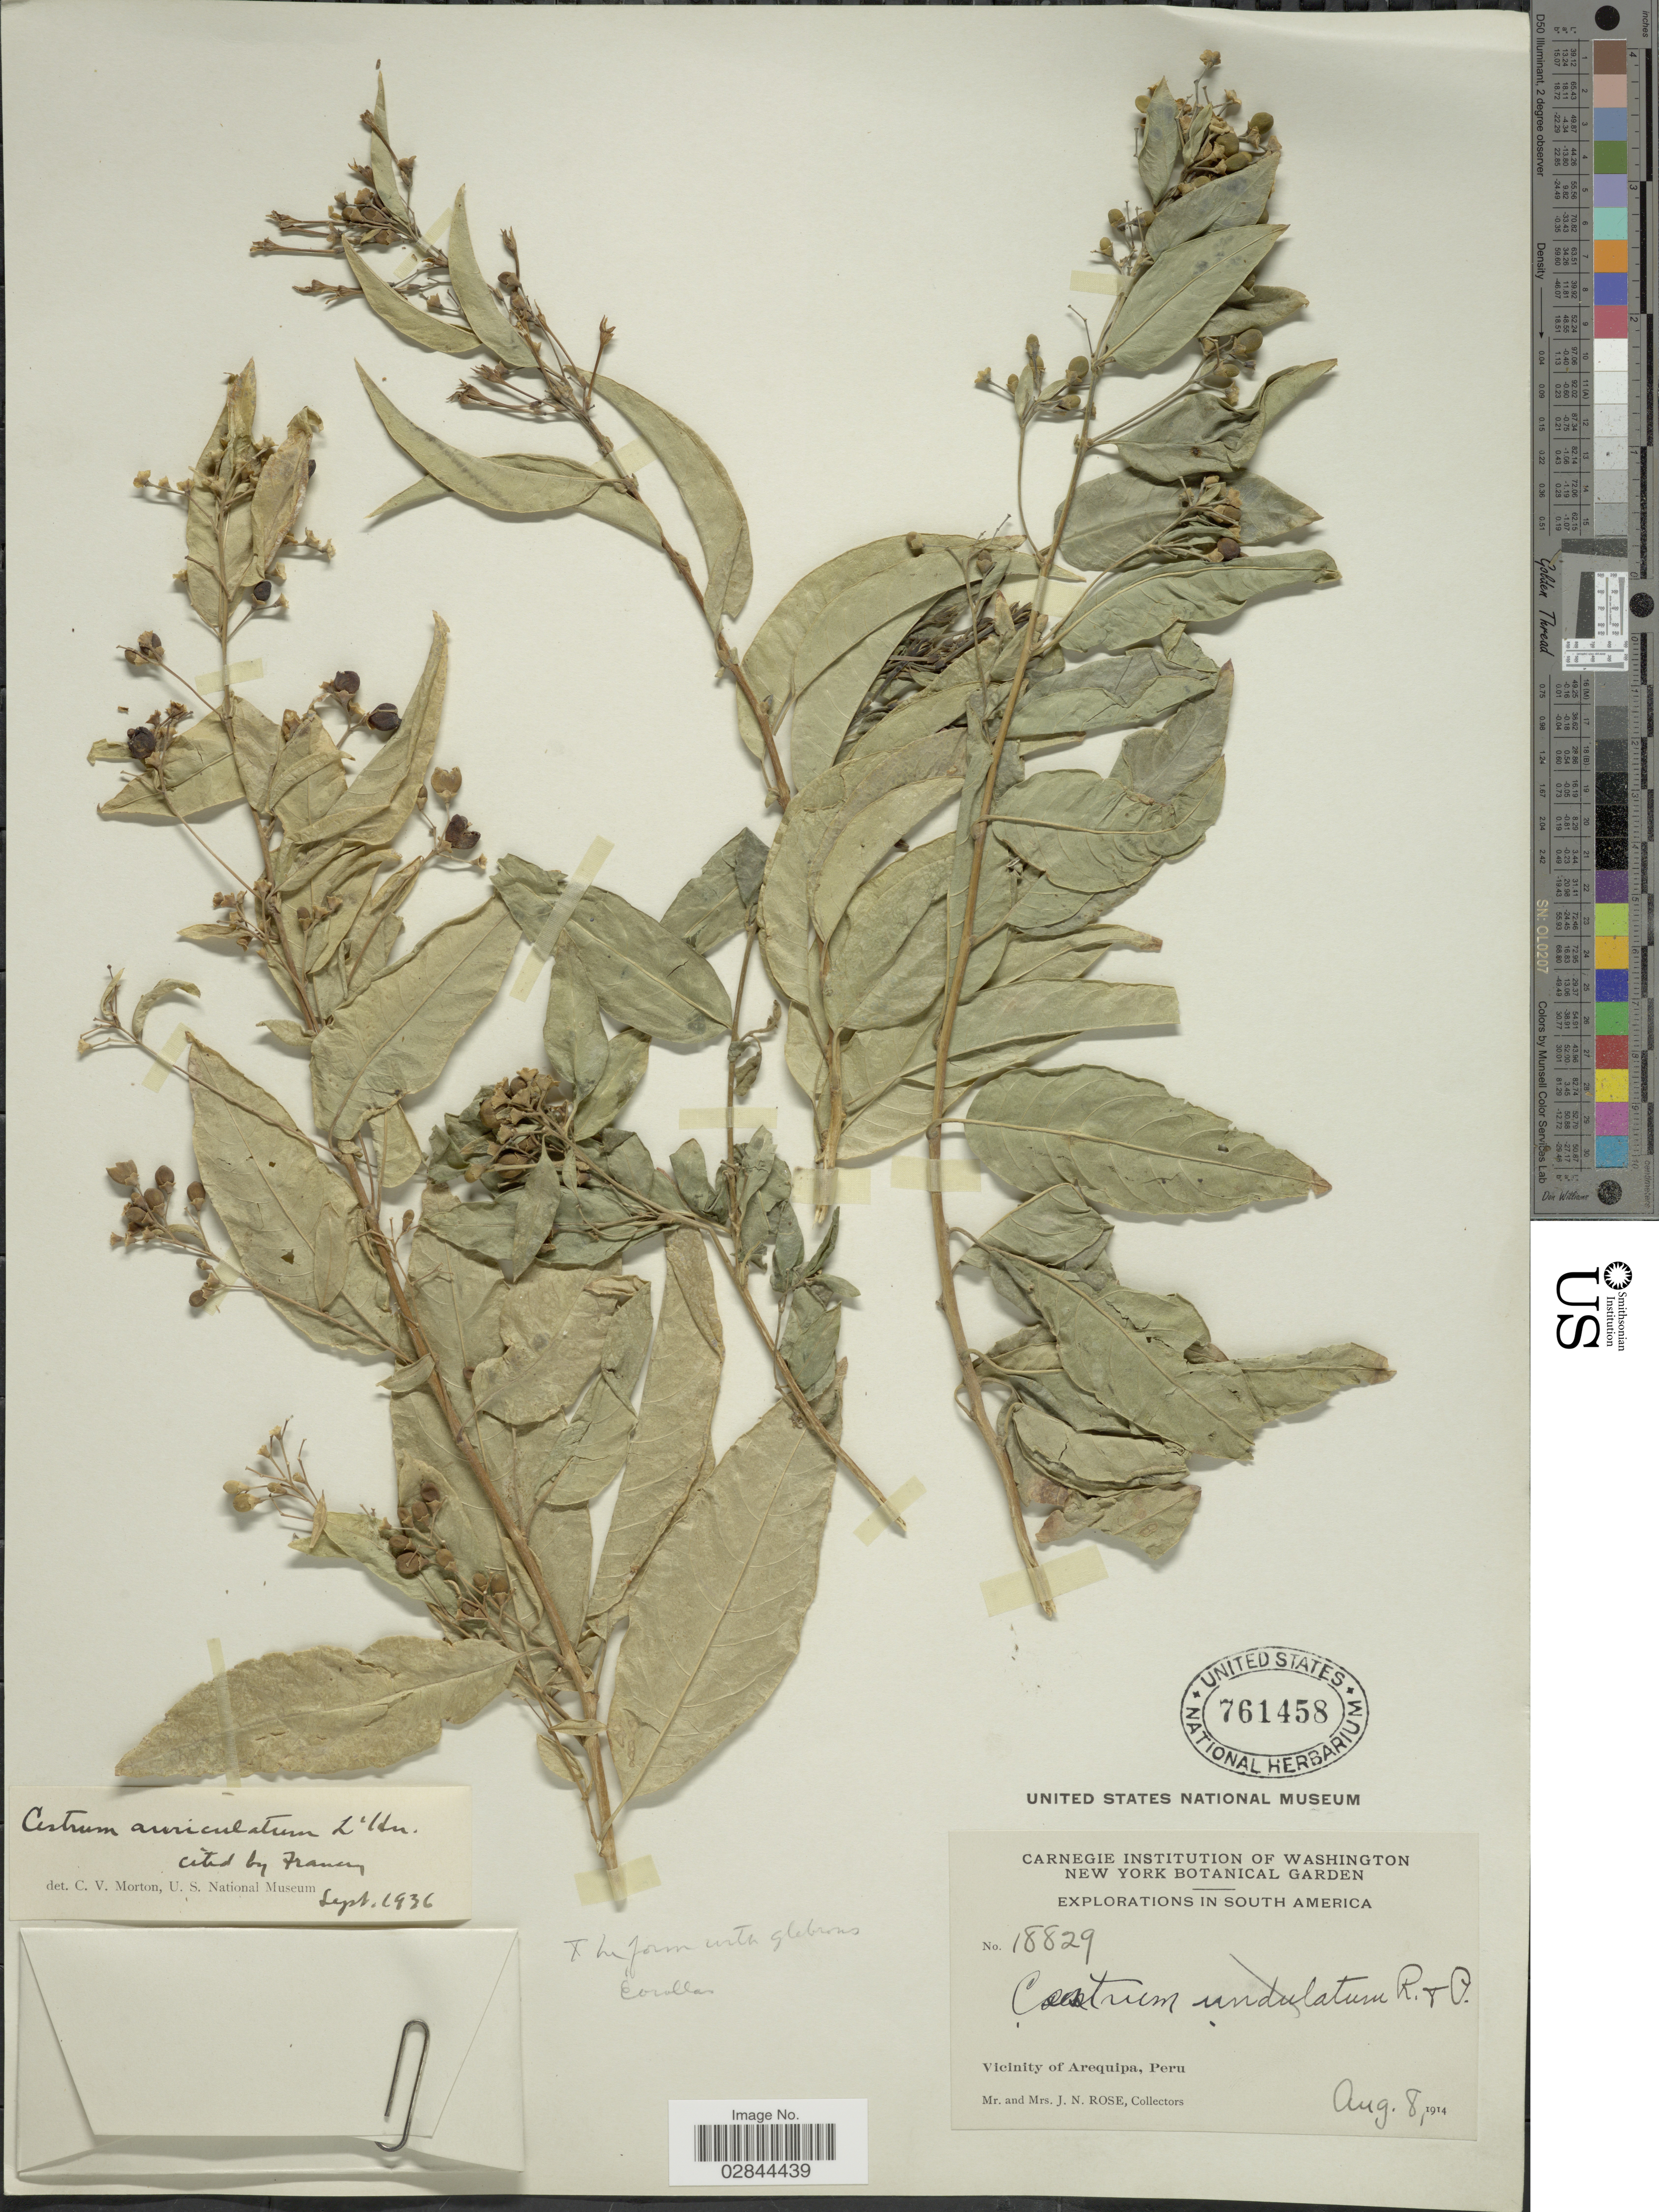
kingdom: Plantae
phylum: Tracheophyta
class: Magnoliopsida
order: Solanales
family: Solanaceae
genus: Cestrum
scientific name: Cestrum auriculatum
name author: L'Hér.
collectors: J. N. Rose & L. B. Rose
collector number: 18829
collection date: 1914-08-08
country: Peru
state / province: Arequipa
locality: Vicinity of Arequipa.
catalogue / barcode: US 761458